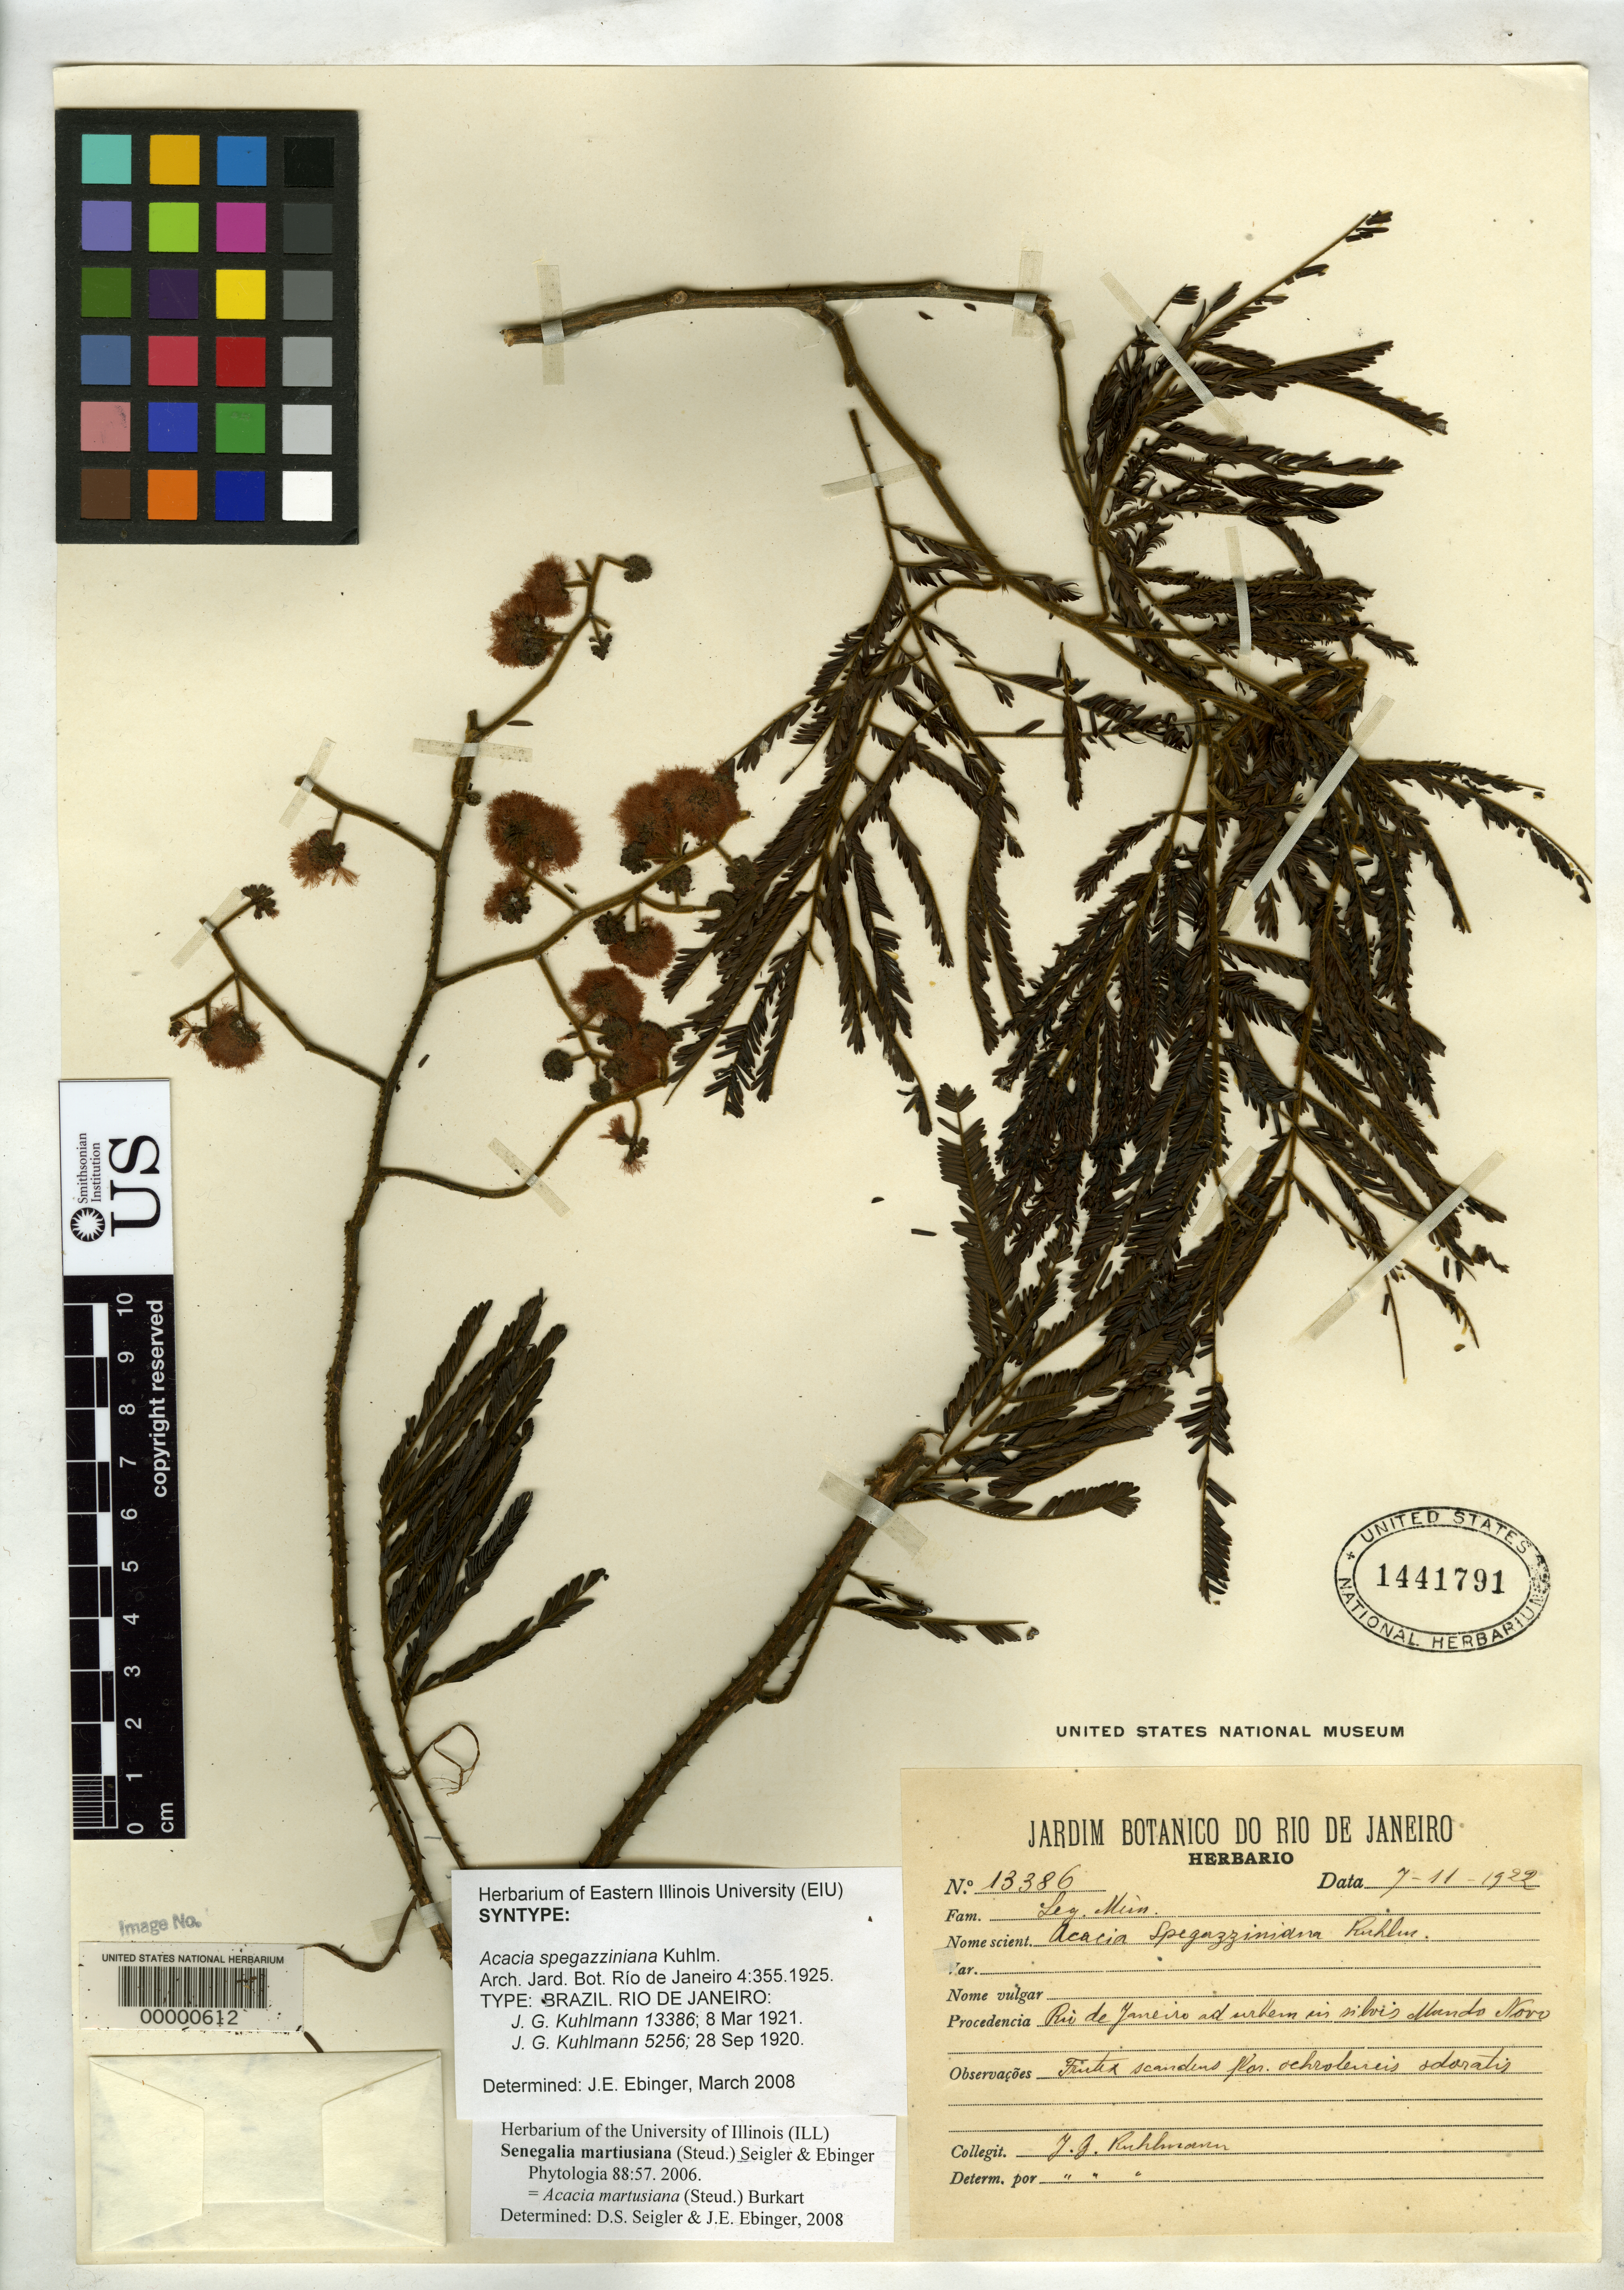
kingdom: Plantae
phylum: Tracheophyta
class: Magnoliopsida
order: Fabales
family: Fabaceae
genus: Acacia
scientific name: Acacia spegazziniana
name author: Kuhlm.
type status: Type Number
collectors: J. G. Kuhlmann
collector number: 13386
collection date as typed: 7-11-1922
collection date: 1922-11-07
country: Brazil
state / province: Rio de Janeiro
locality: Rio de Janeiro ad urbem in silvis Mundo Novo.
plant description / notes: Annotated (Ebinger 2008) as "syntype" and cited (Seigler et al. 2006, with collection date erroneously cited as "11 July") as "isotype". Presumably original material but dubiously type material; collection date on label ("7-11-1922") does not match either syntype cited in the protologue (fl., Kuhlmann 13386, 28 Sep 1920; fr., Kuhlmann 5256, 8 Mar 1921).; Collection number erroneously cited in protologue as "133386".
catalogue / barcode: US 1441791